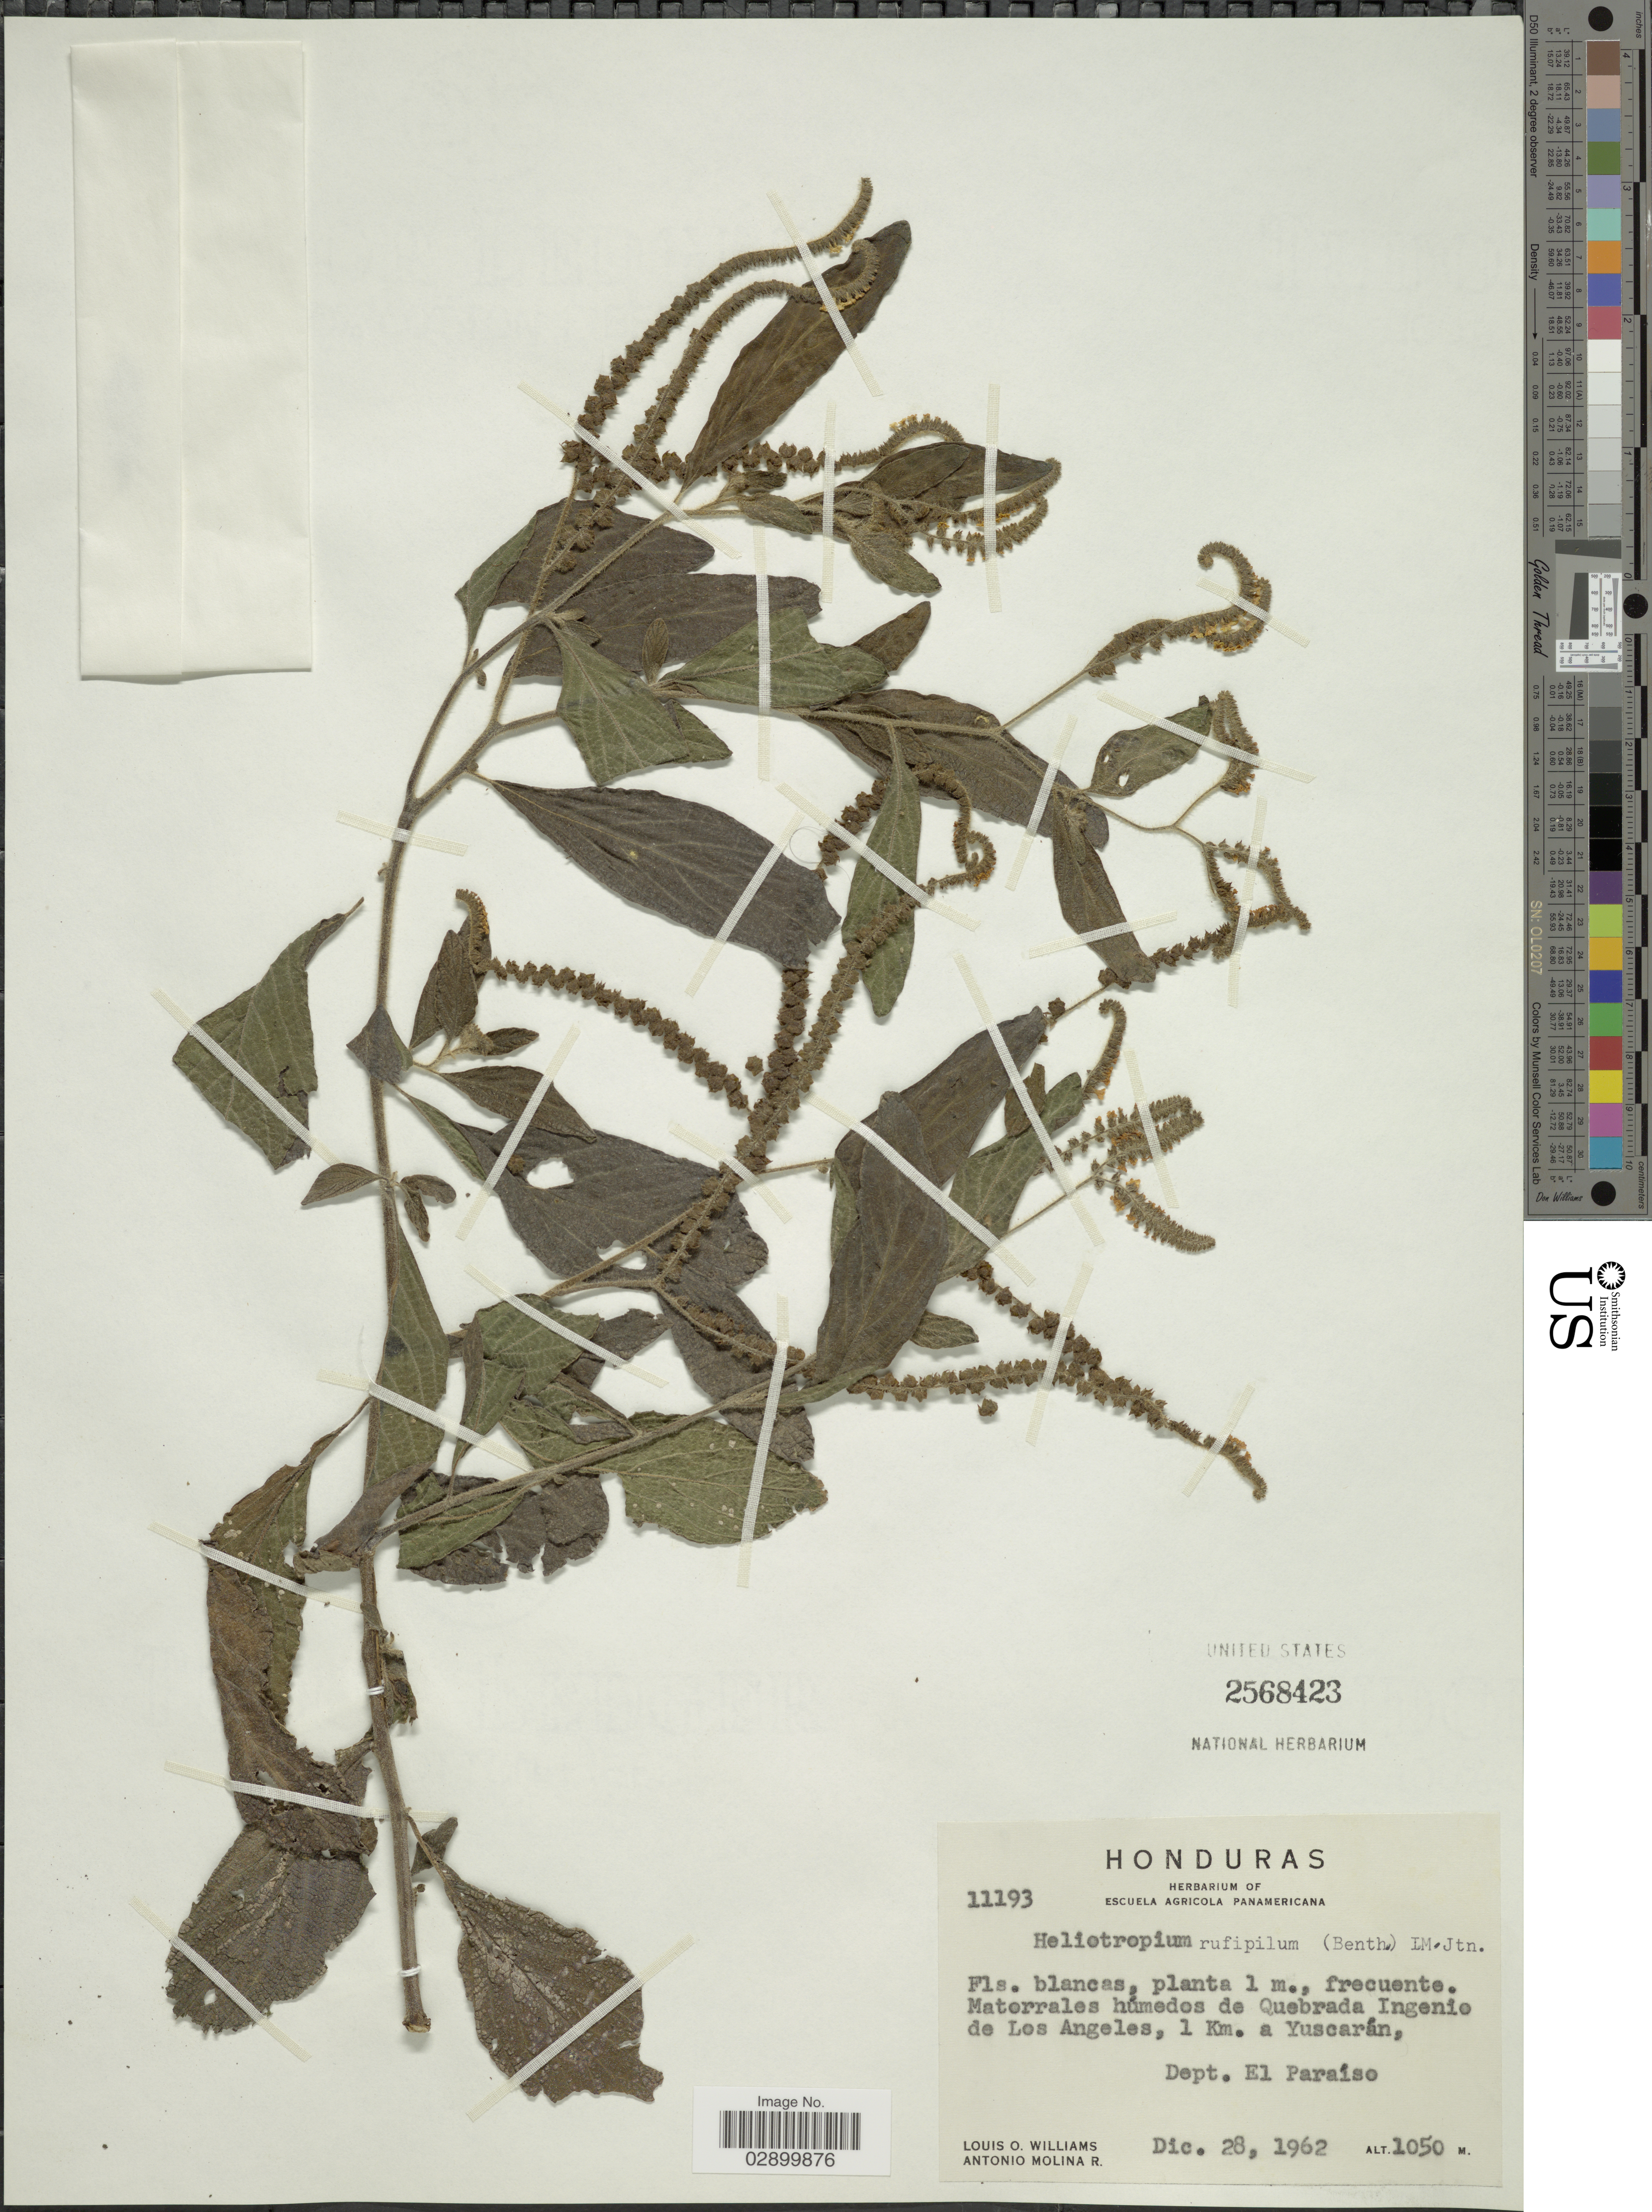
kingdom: Plantae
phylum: Tracheophyta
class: Magnoliopsida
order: Boraginales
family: Heliotropiaceae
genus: Heliotropium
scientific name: Heliotropium rufipilum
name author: (Benth.) I.M. Johnst.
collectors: L. O. Williams & A. Molina R.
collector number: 11193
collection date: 1962-12-28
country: Honduras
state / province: El Paraíso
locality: Matorrales húmedos de Quebrada Ingenio de Los Angeles, 1 km. a Yuscarán, Dept. El Paraíso.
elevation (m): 1050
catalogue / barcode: US 2568423